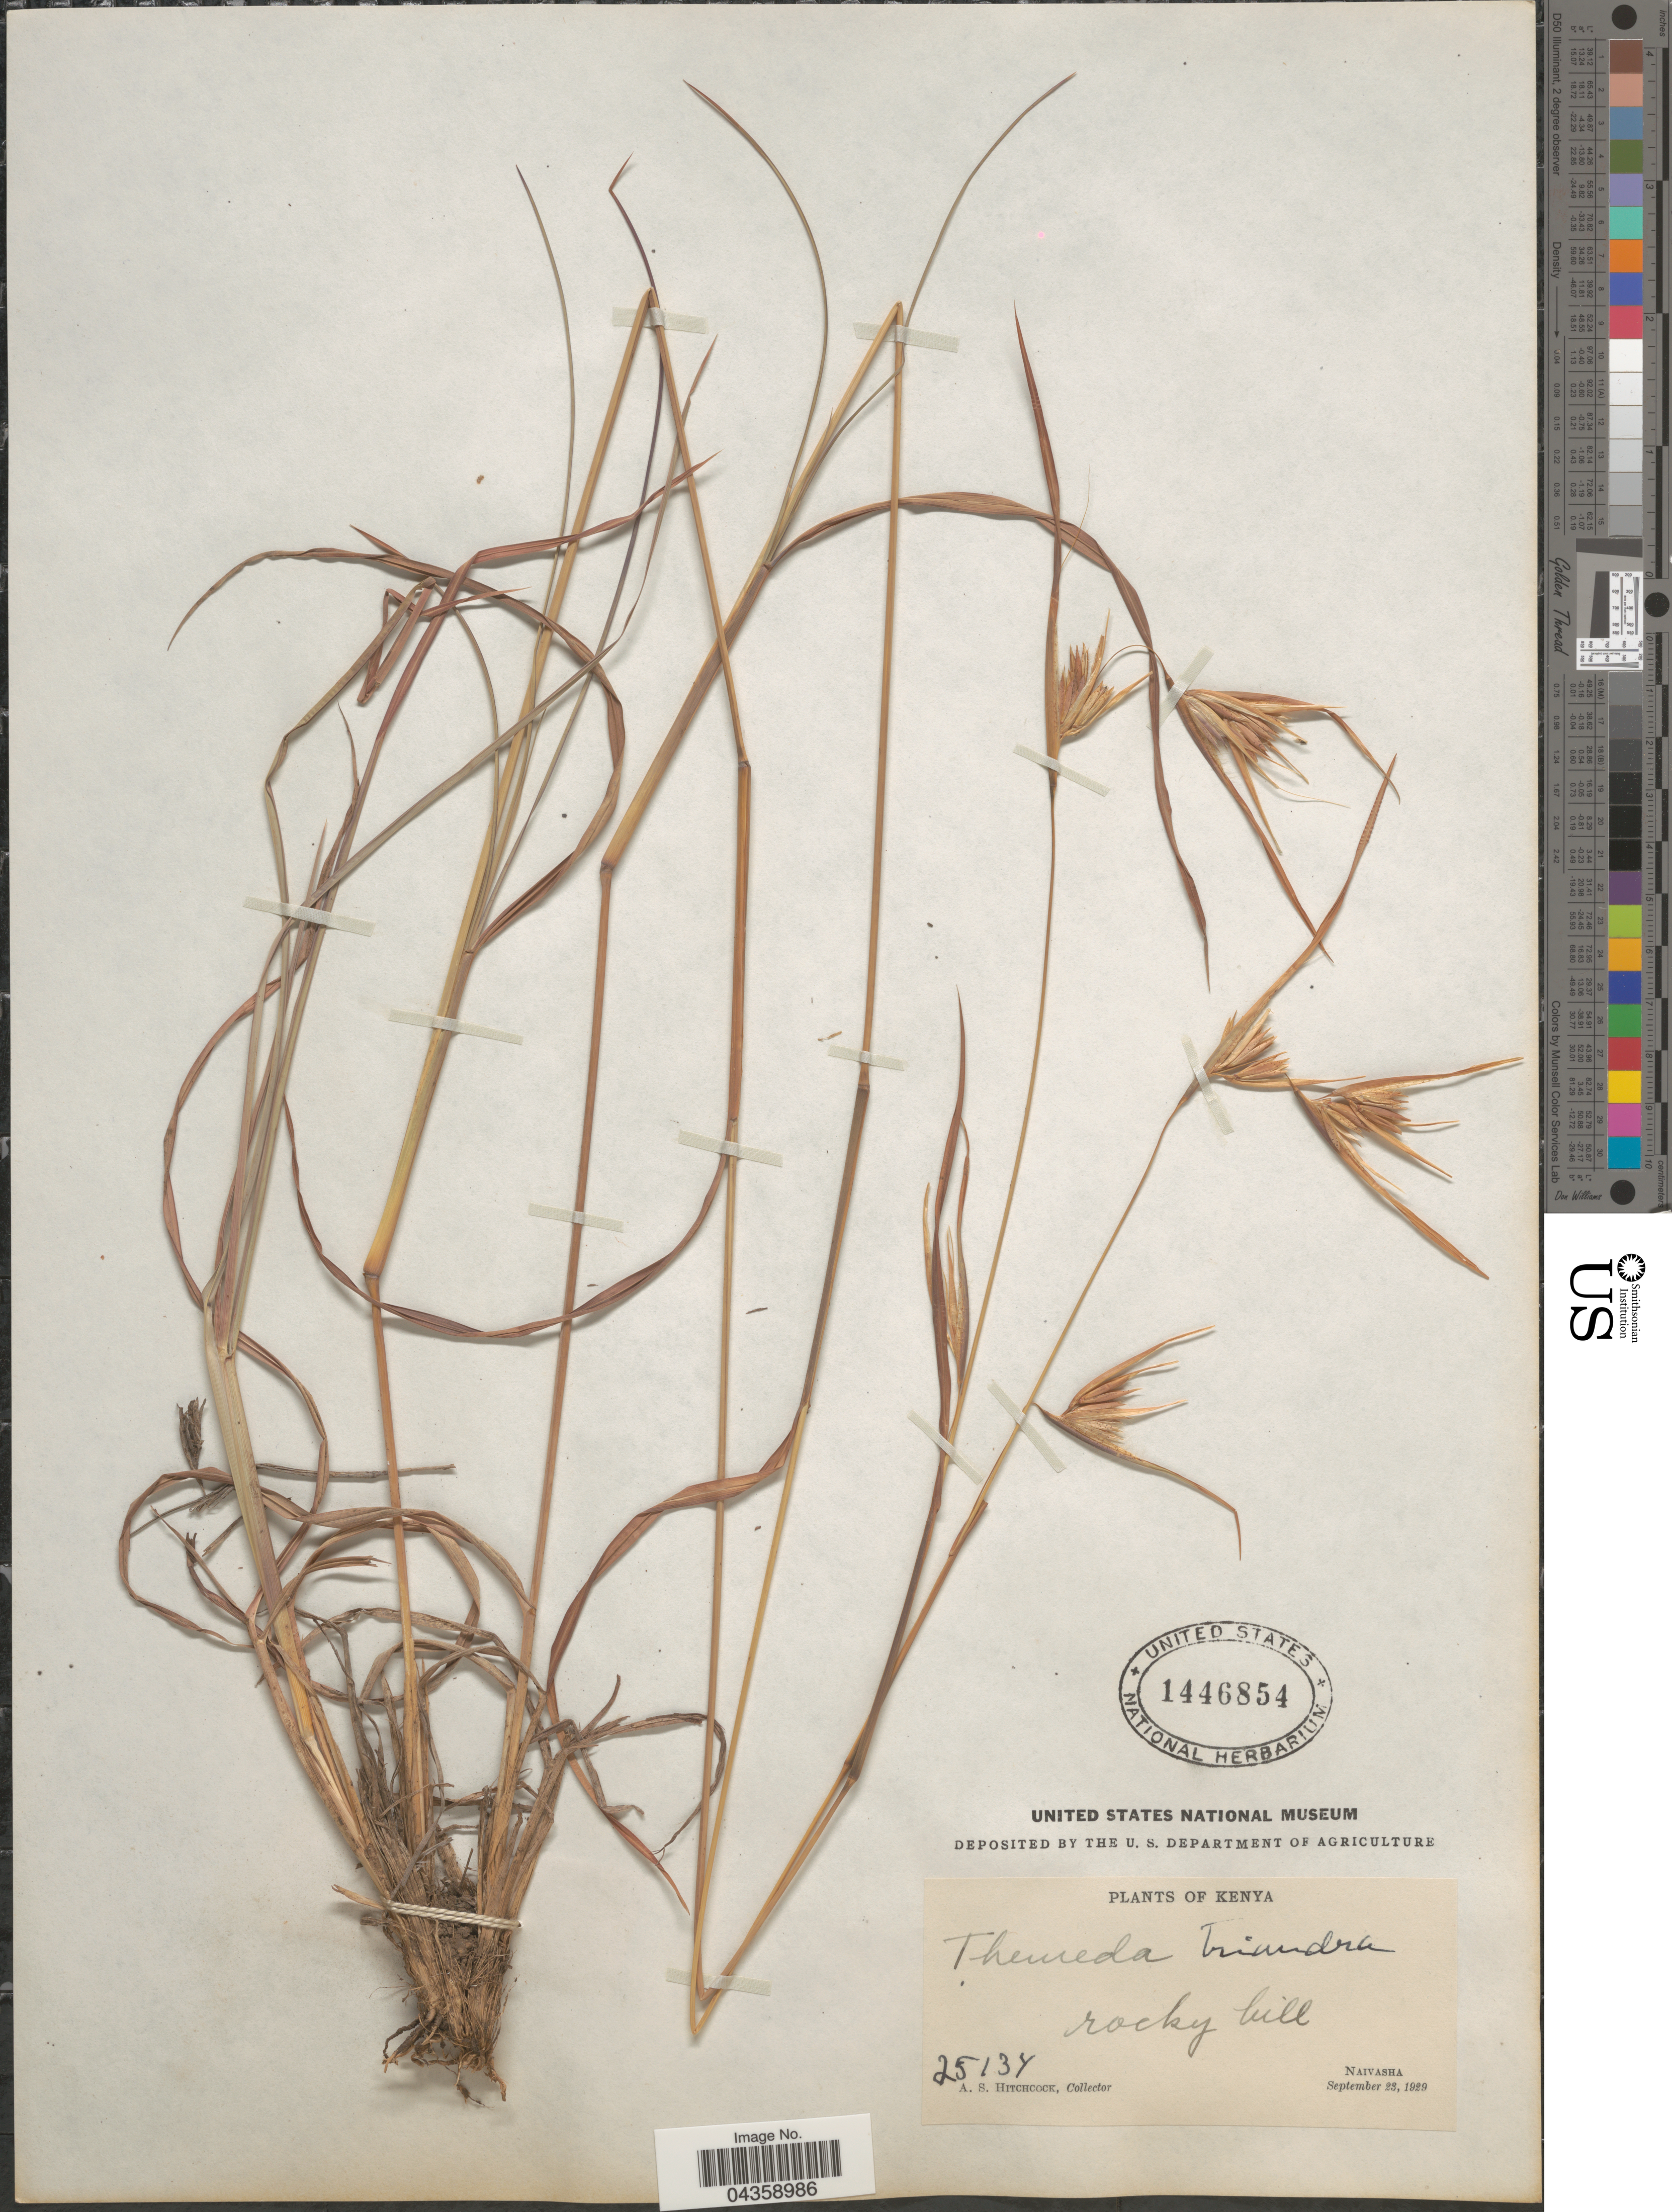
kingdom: Plantae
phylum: Tracheophyta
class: Liliopsida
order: Poales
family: Poaceae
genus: Themeda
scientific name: Themeda triandra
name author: Forssk.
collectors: A. S. Hitchcock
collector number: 25134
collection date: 1929-09-23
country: Kenya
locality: Rocky hill. Naivasha.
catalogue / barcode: US 1446854